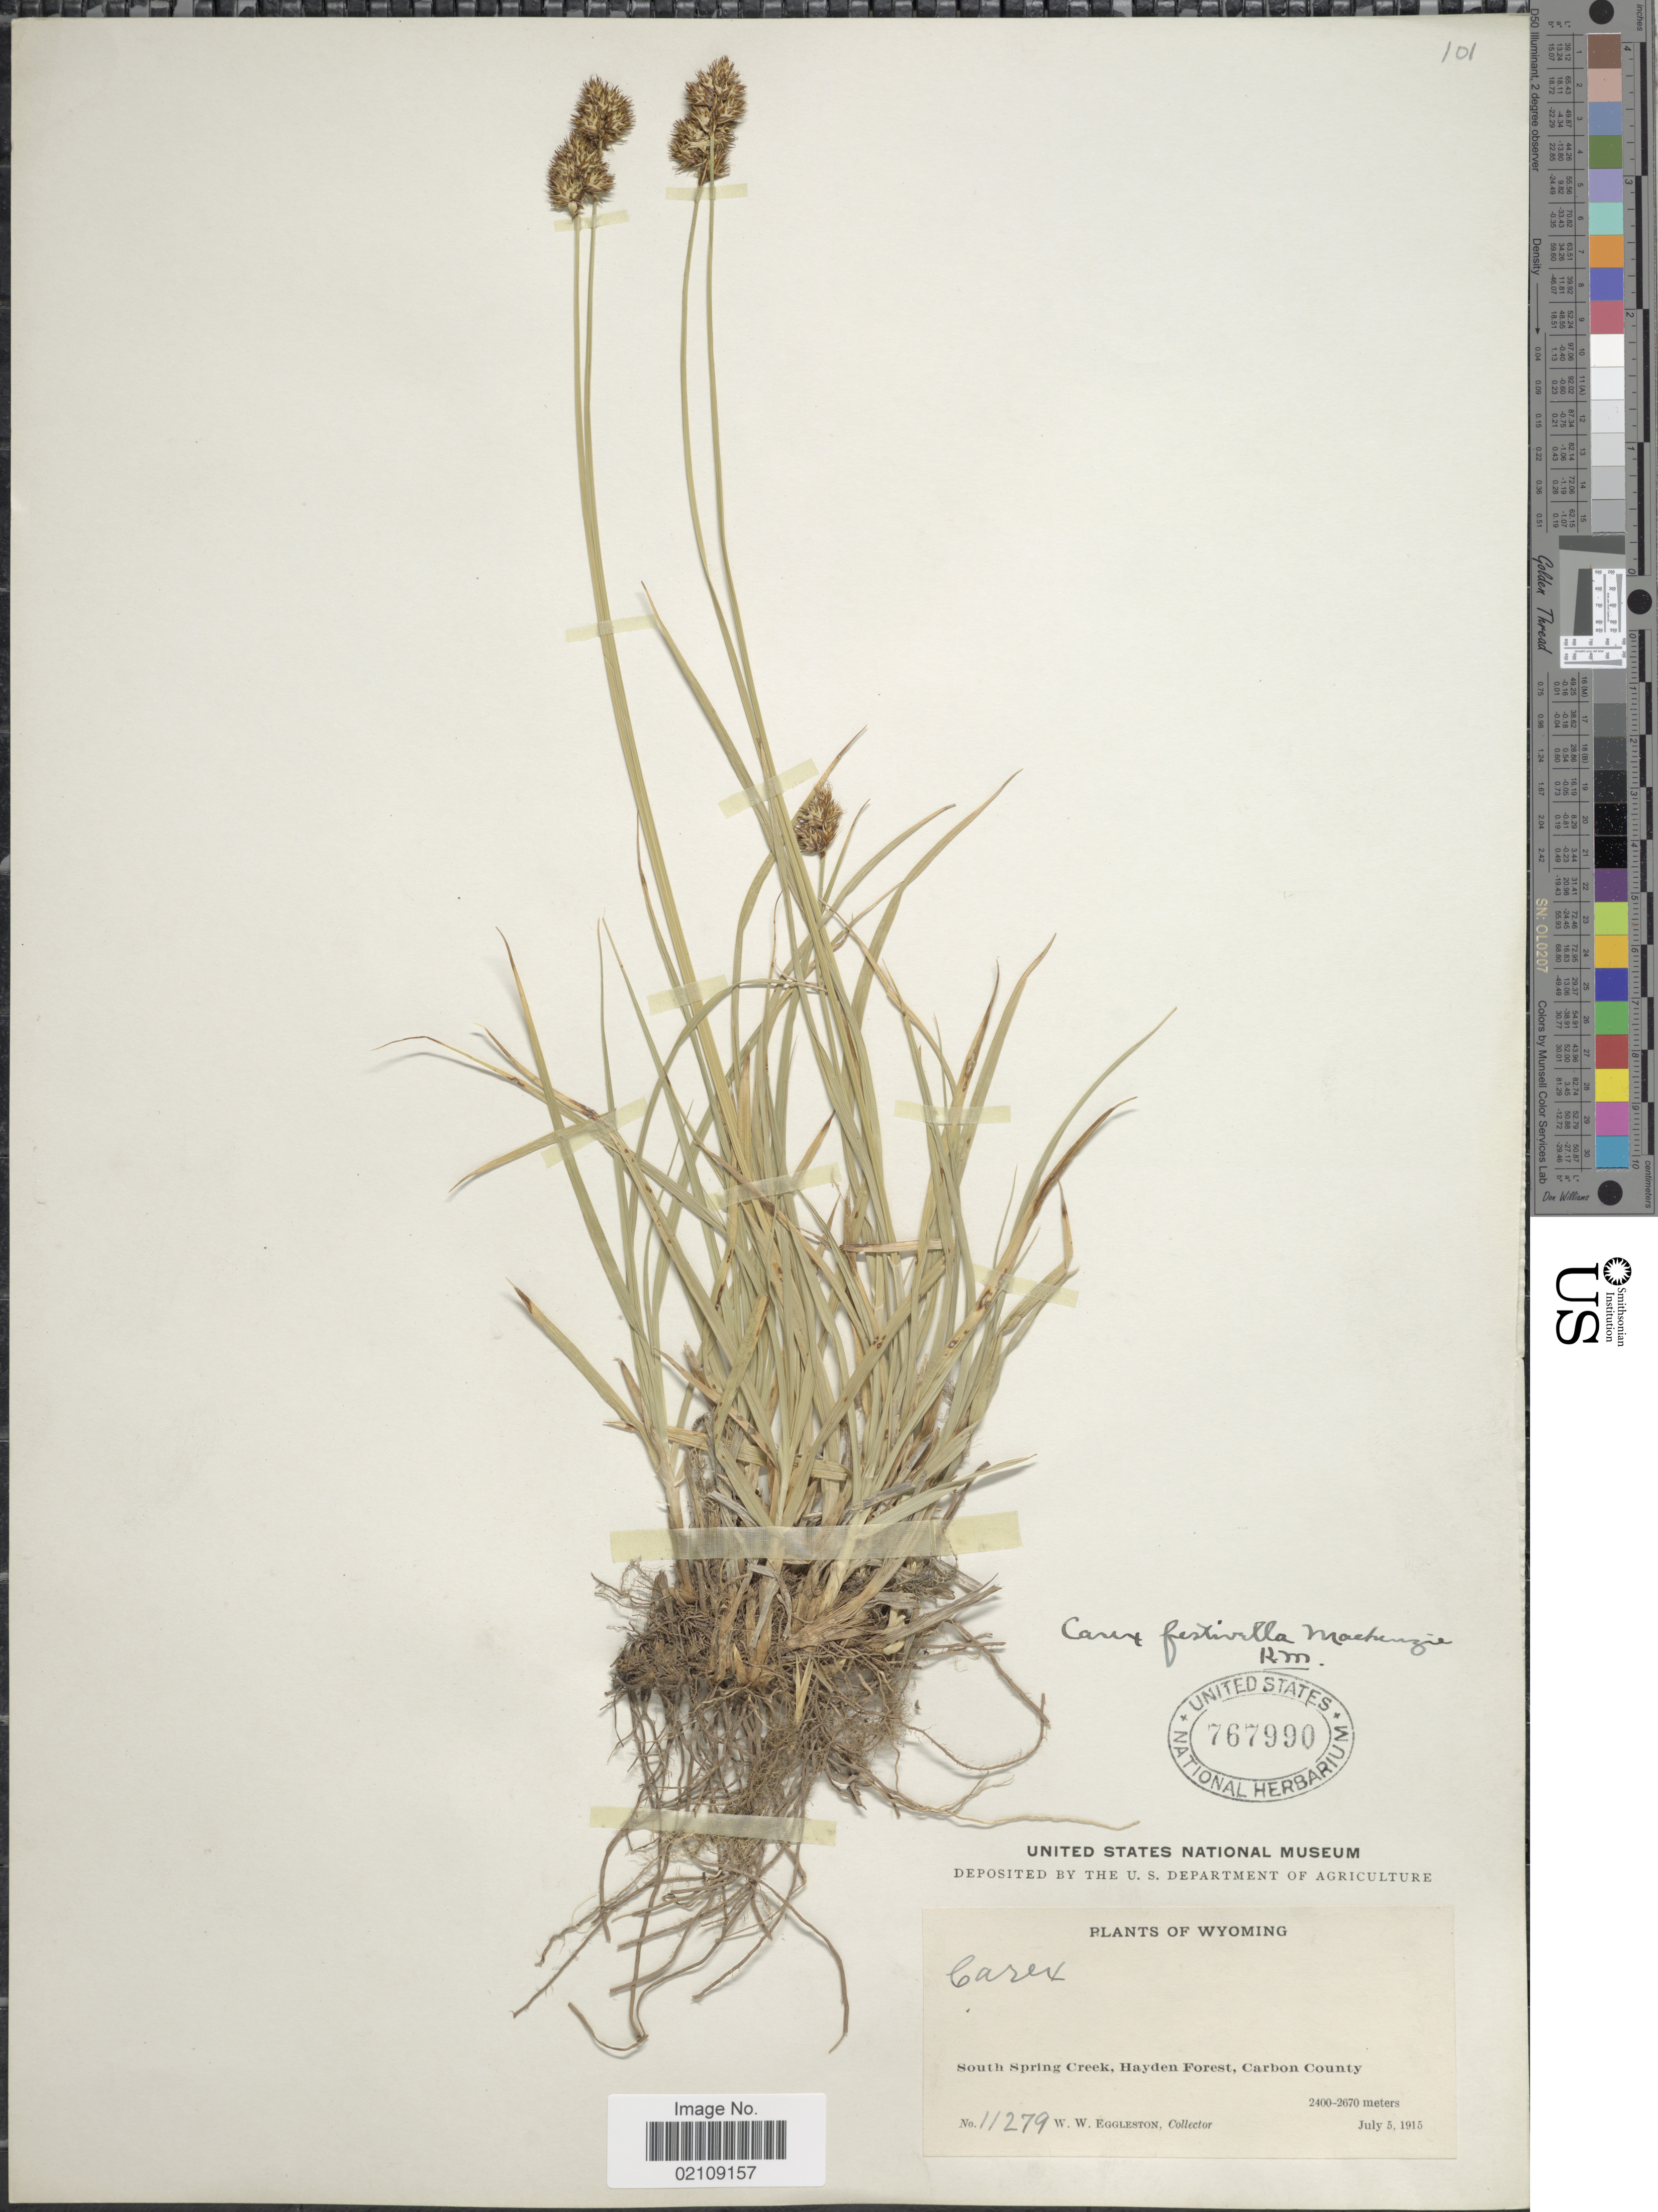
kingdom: Plantae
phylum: Tracheophyta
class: Liliopsida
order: Poales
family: Cyperaceae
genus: Carex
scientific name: Carex microptera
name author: Mack.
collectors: W. W. Eggleston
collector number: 11279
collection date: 1915-07-05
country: United States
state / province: Wyoming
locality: South Spring Creek, Hayden Forest, Carbon County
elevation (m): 2400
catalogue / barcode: US 767990